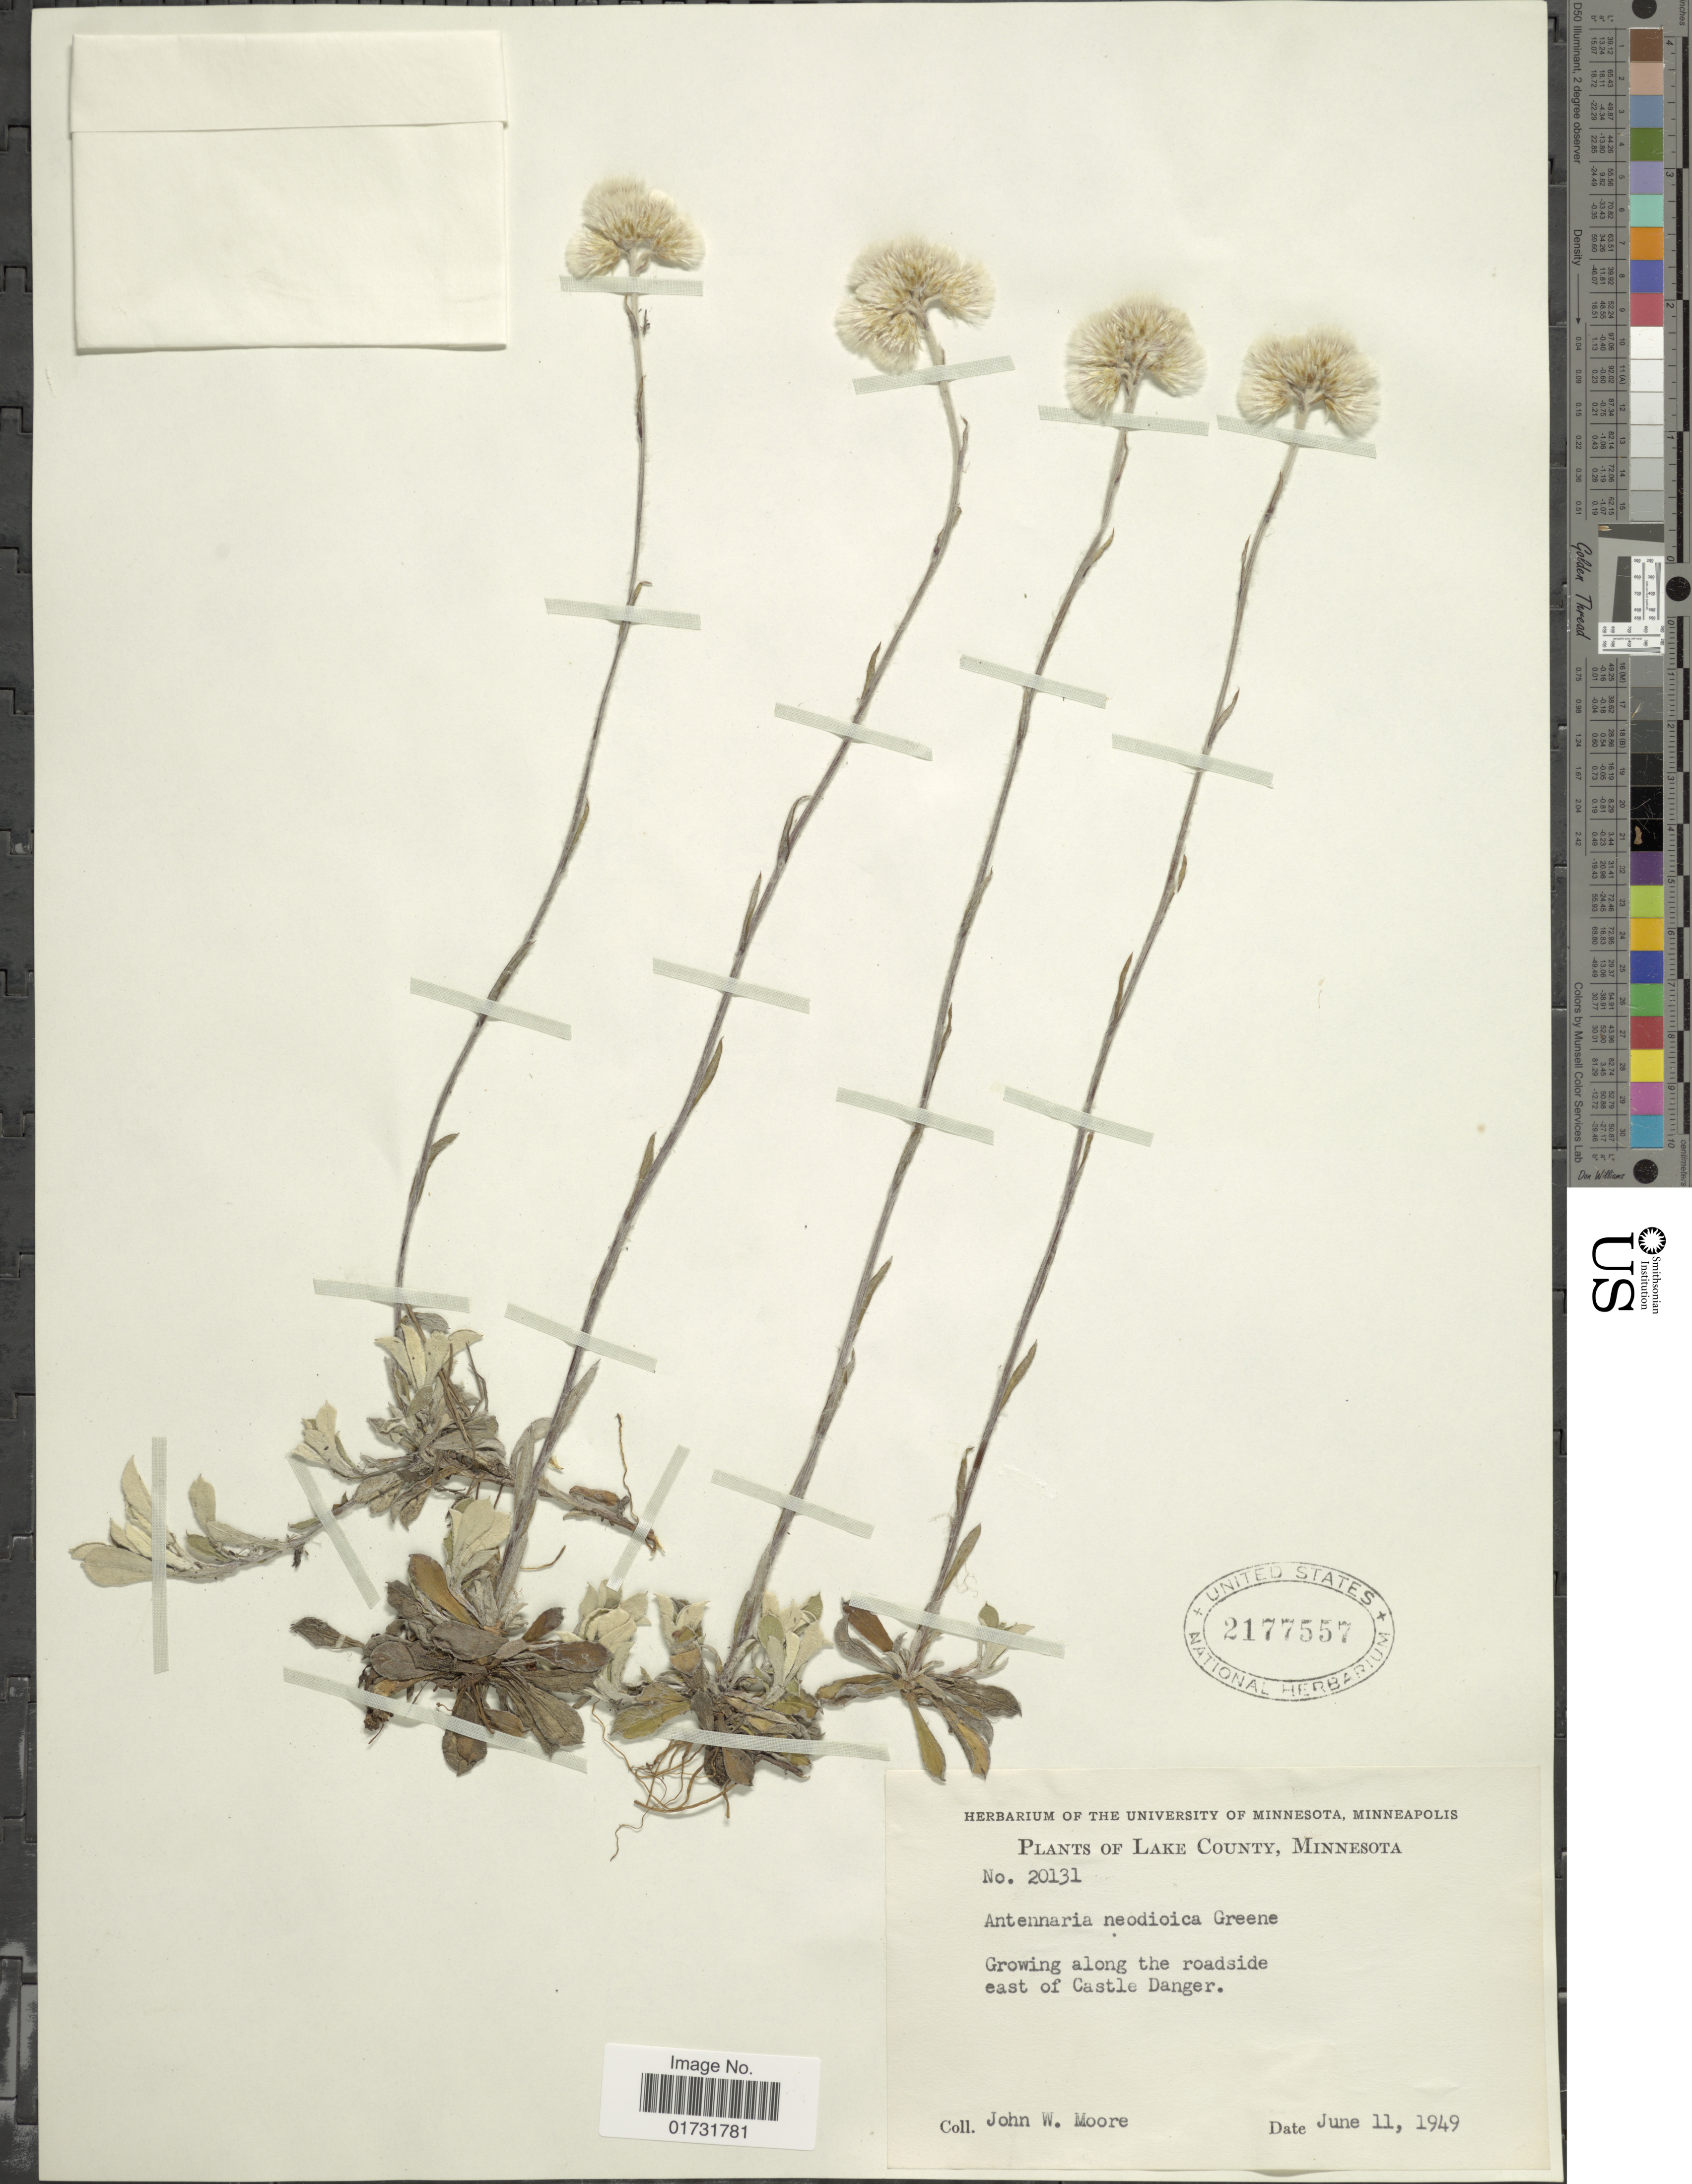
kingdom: Plantae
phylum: Tracheophyta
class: Magnoliopsida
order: Asterales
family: Asteraceae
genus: Antennaria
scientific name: Antennaria neodioica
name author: Greene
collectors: J. Moore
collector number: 20131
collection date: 1949-06-11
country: United States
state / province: Minnesota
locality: Lake County. east of Castle Danger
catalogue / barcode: US 2177557